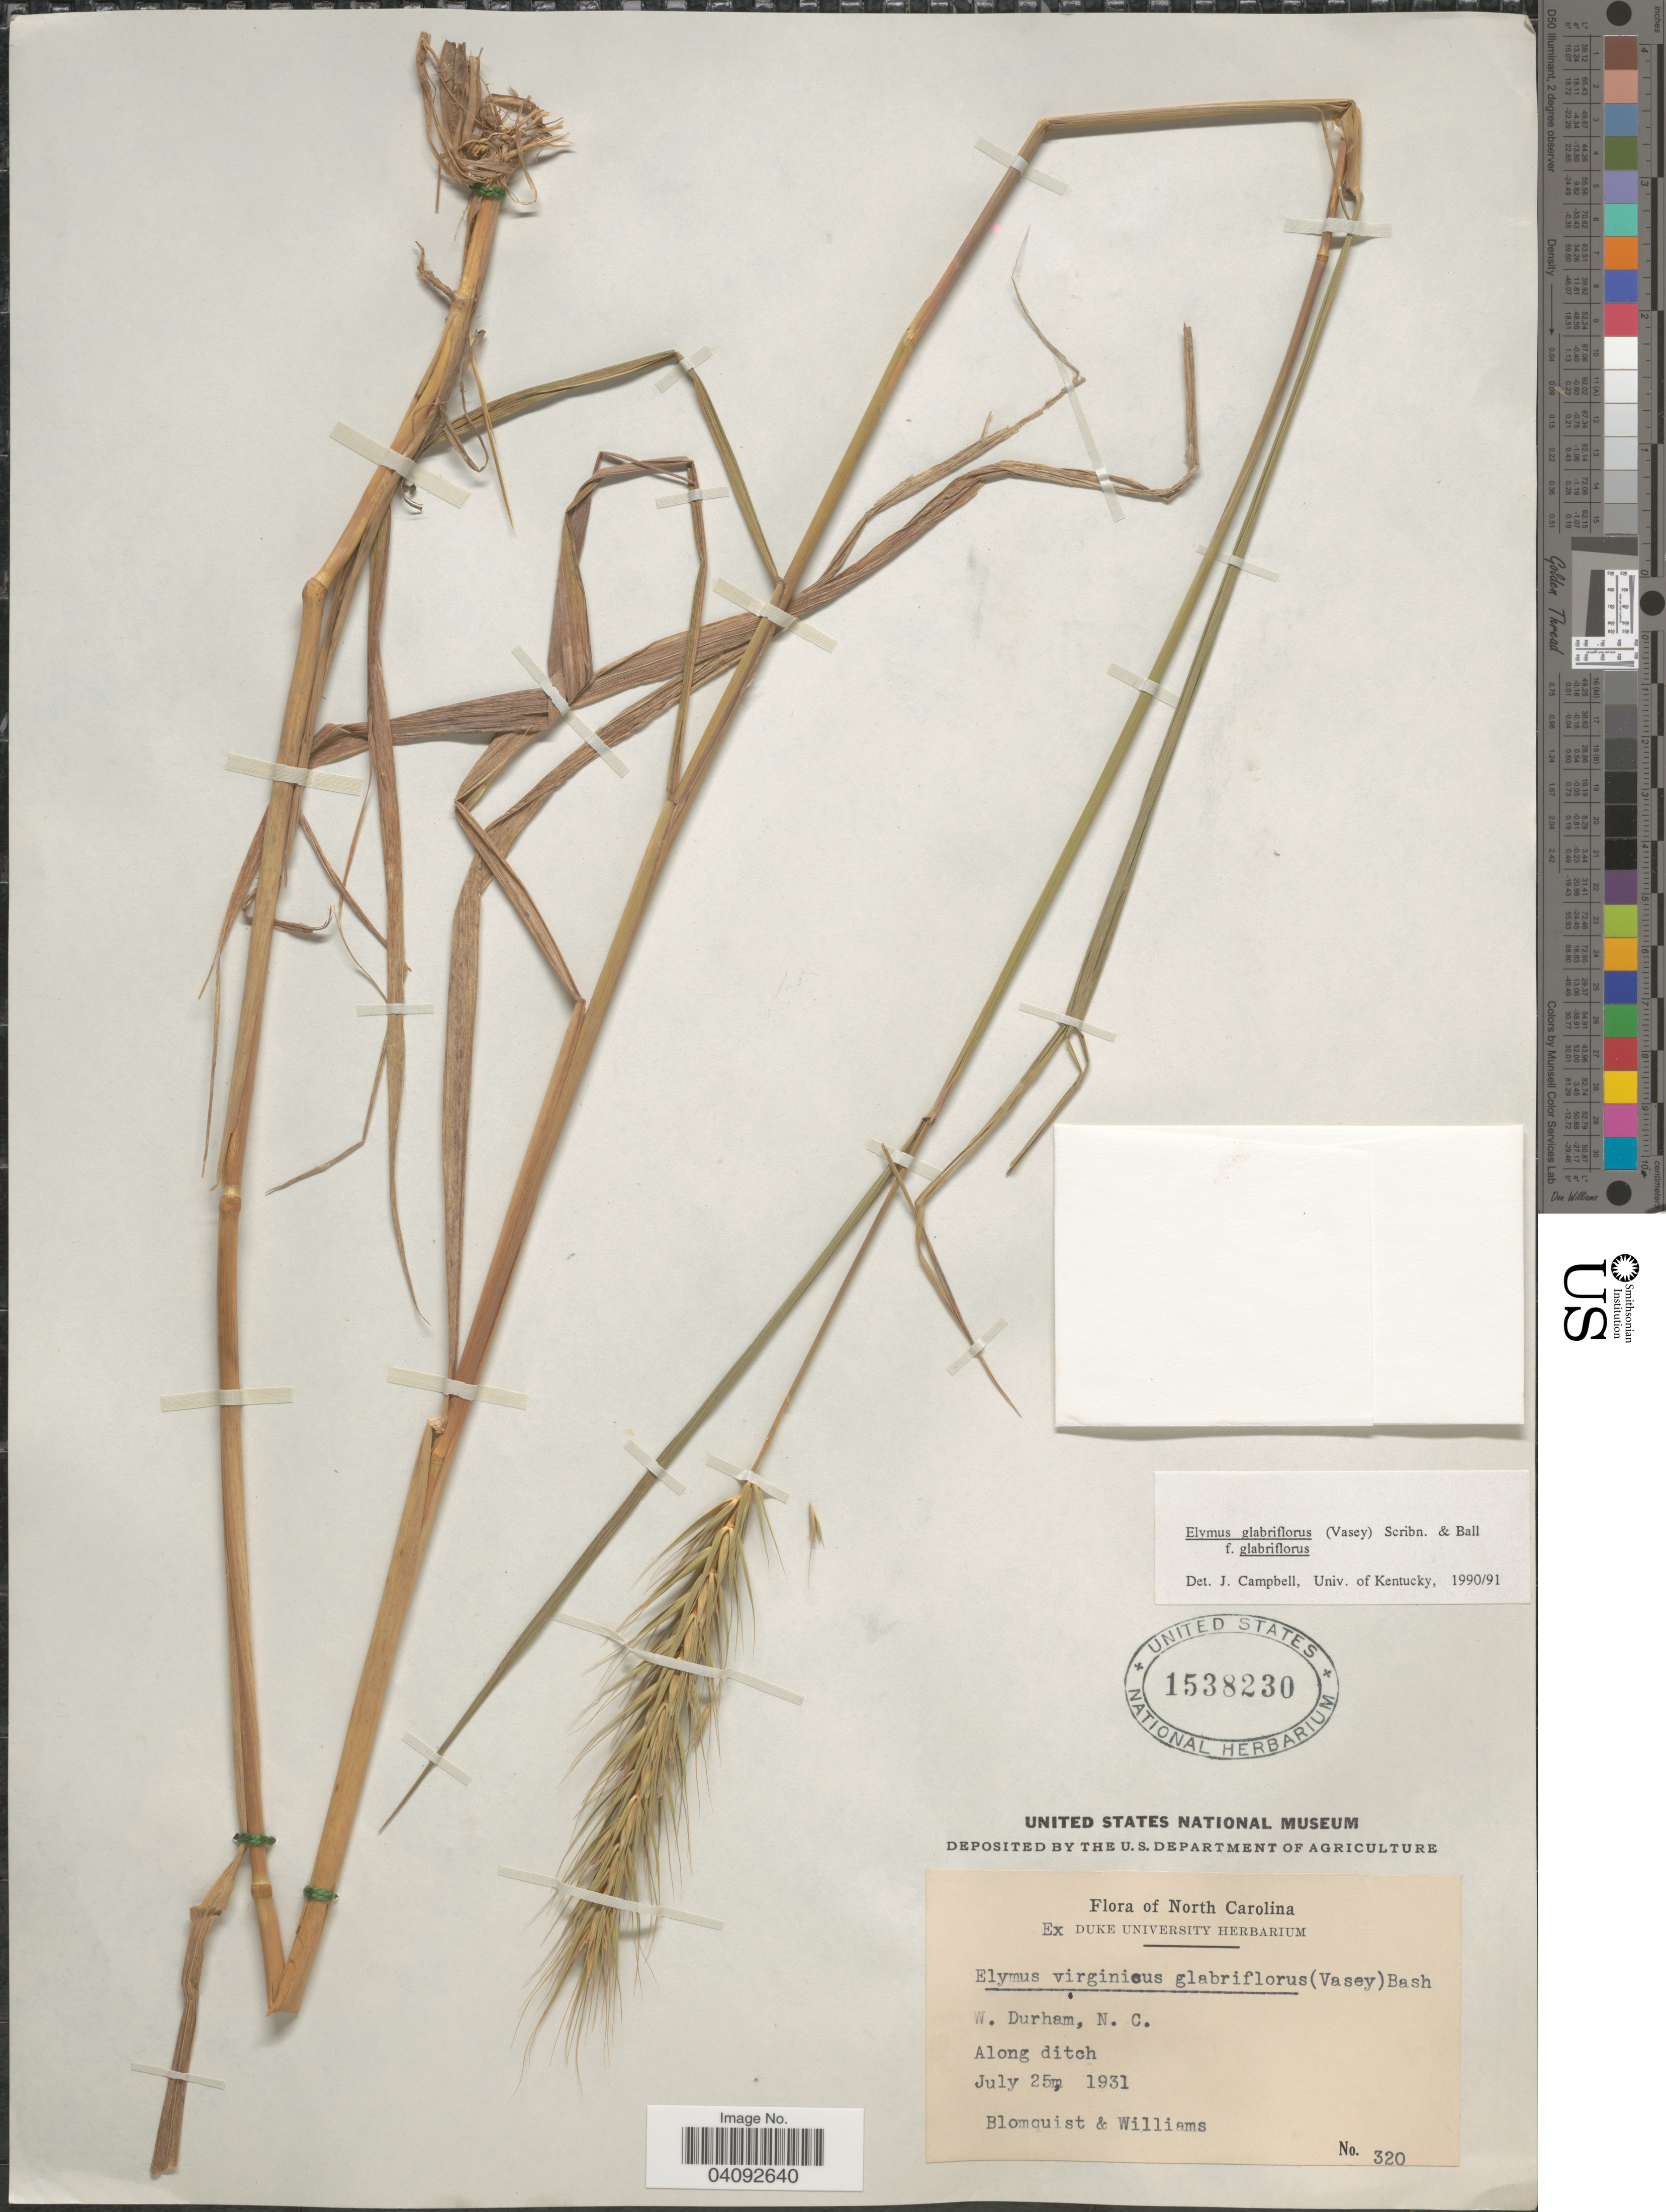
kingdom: Plantae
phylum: Tracheophyta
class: Liliopsida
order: Poales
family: Poaceae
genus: Elymus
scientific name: Elymus glabriflorus var. glabriflorus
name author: (Vasey ex L.H. Dewey) Scribn. & C.R. Ball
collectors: Blomquist & -- Williams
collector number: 320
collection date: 1931-07-25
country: United States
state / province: North Carolina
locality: W. Durham, Along ditch.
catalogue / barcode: US 1538230